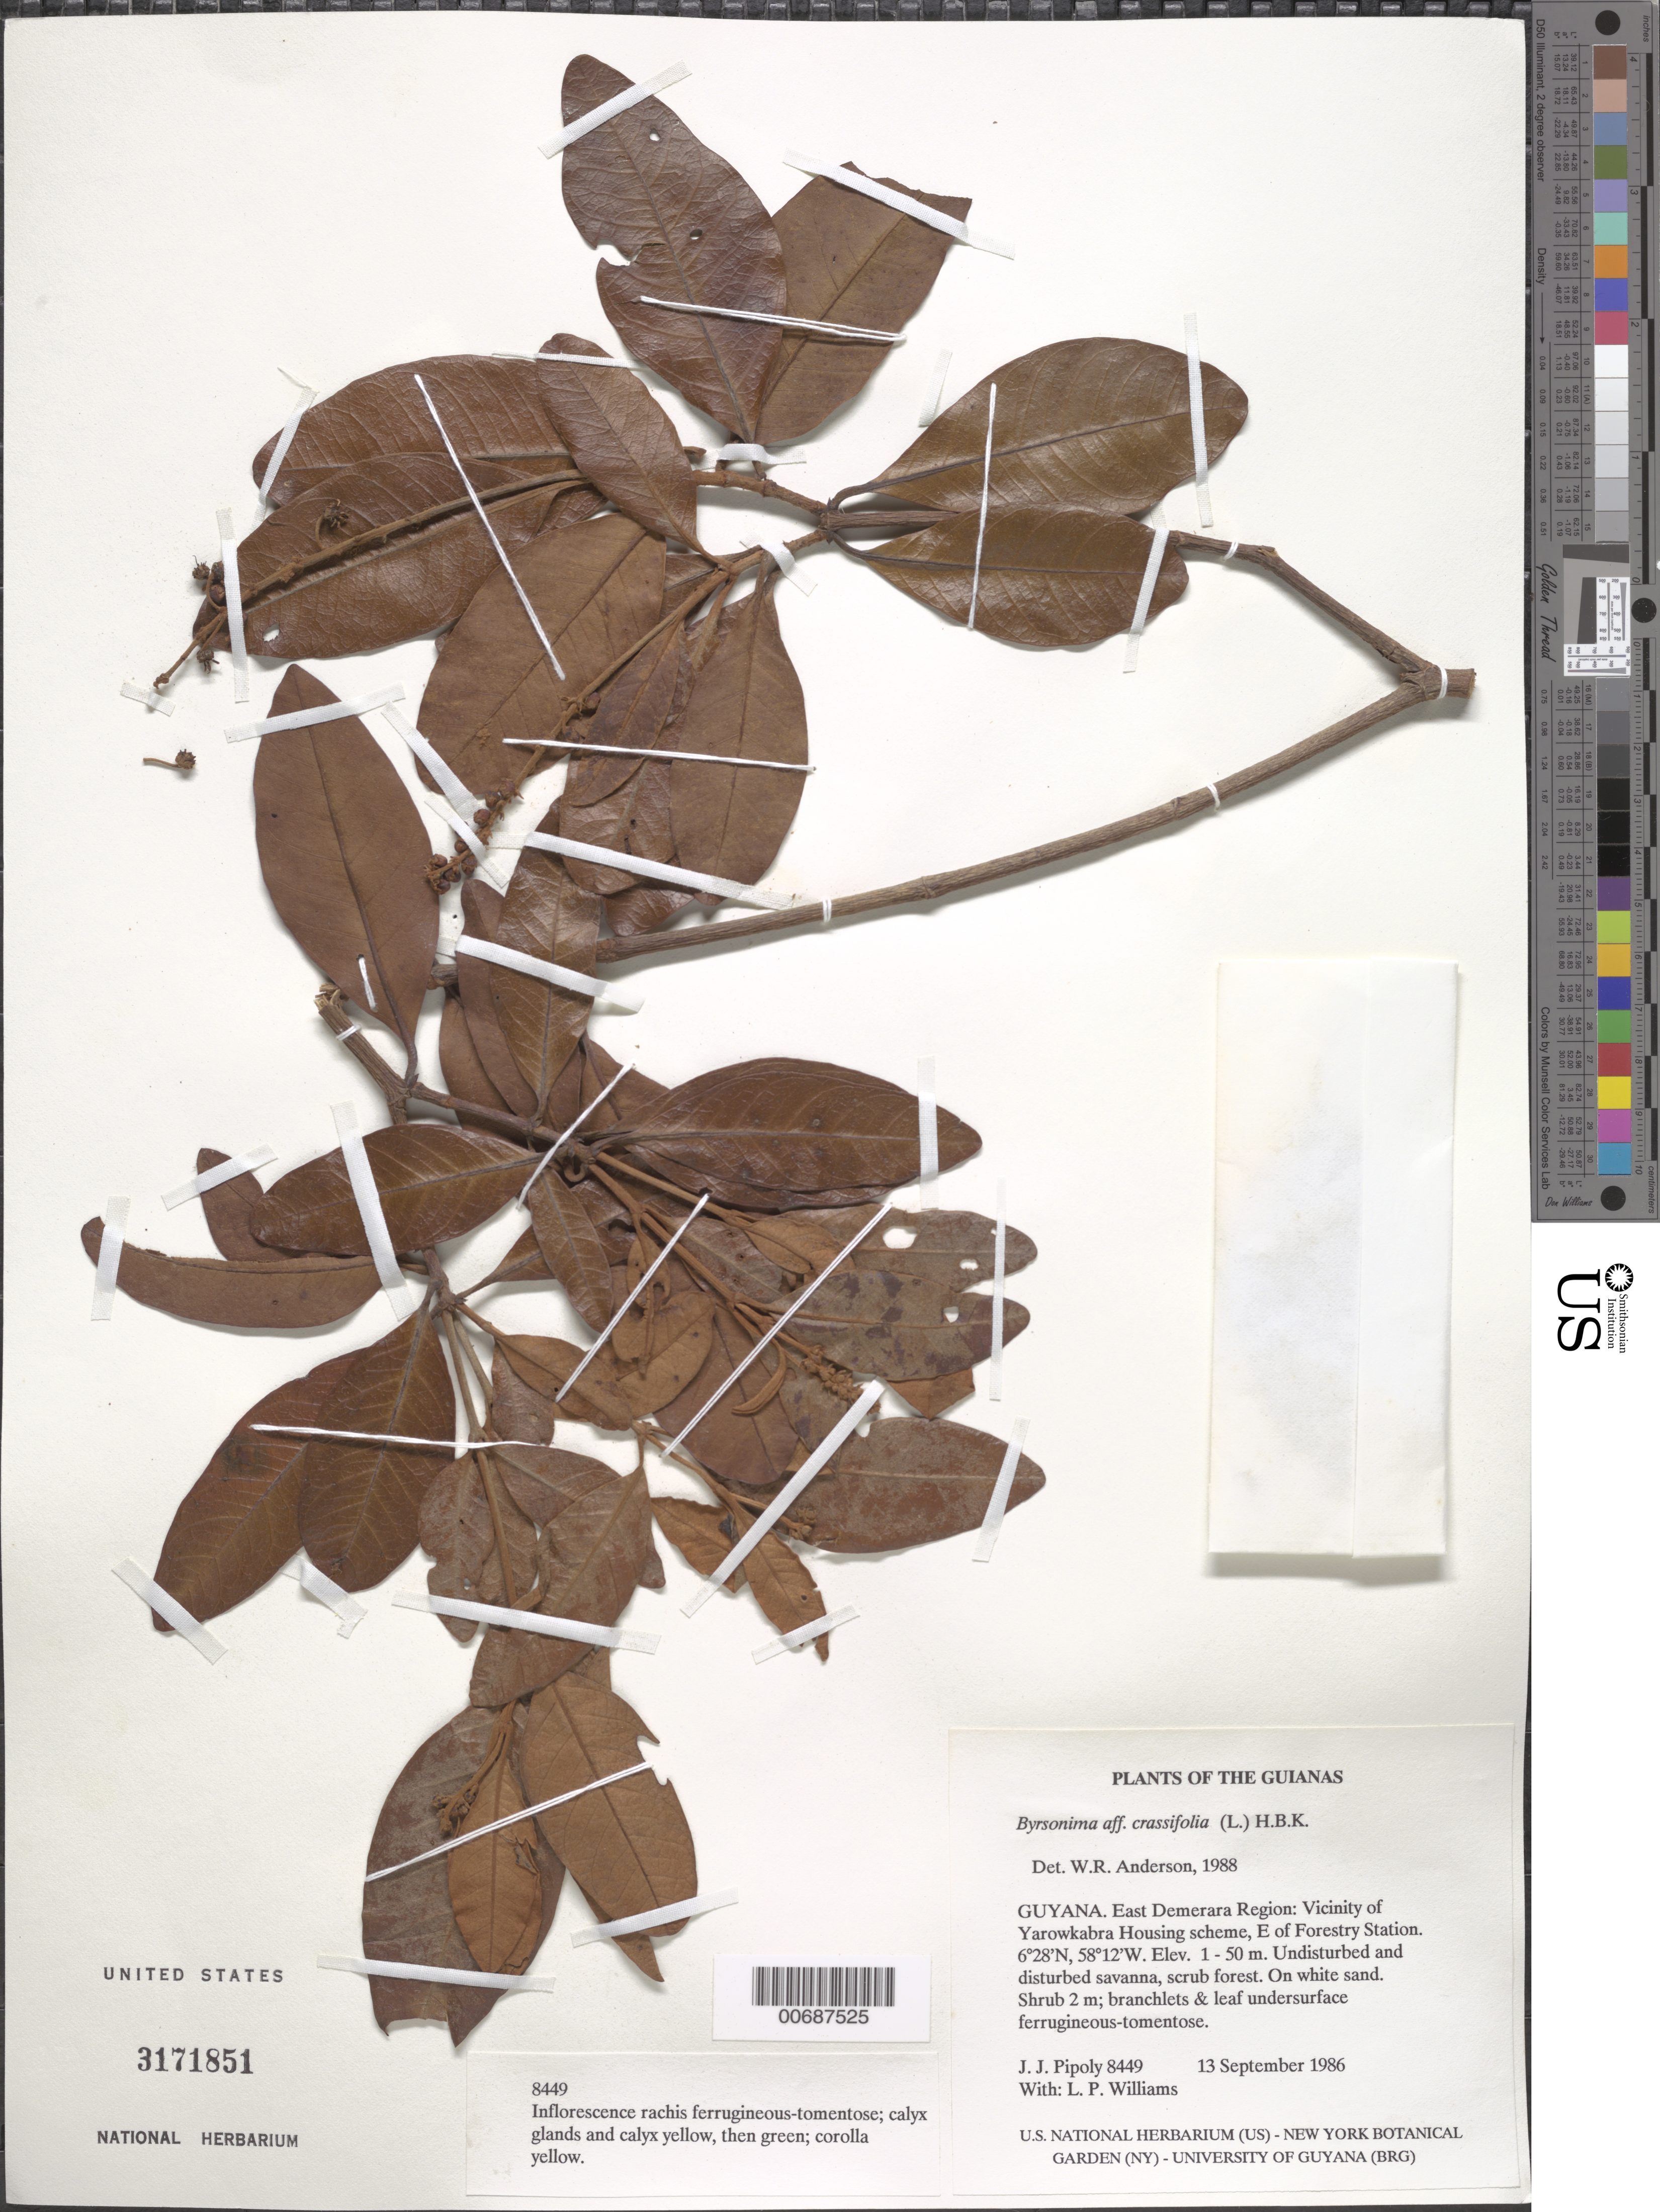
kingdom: Plantae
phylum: Tracheophyta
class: Magnoliopsida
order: Malpighiales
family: Malpighiaceae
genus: Byrsonima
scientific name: Byrsonima crassifolia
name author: (L.) Kunth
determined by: Anderson, W. R., (MICH), University of Michigan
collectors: J. J. Pipoly & L. P. Williams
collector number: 8449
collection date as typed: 13 September 1986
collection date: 1986-09-13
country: Guyana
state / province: Demerara-Mahaica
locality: Vicinity of Yarowkabra Housing scheme, E of Forestry Station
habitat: Undisturbed and disturbed savanna, scrub forest. On white sand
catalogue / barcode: US 3171851